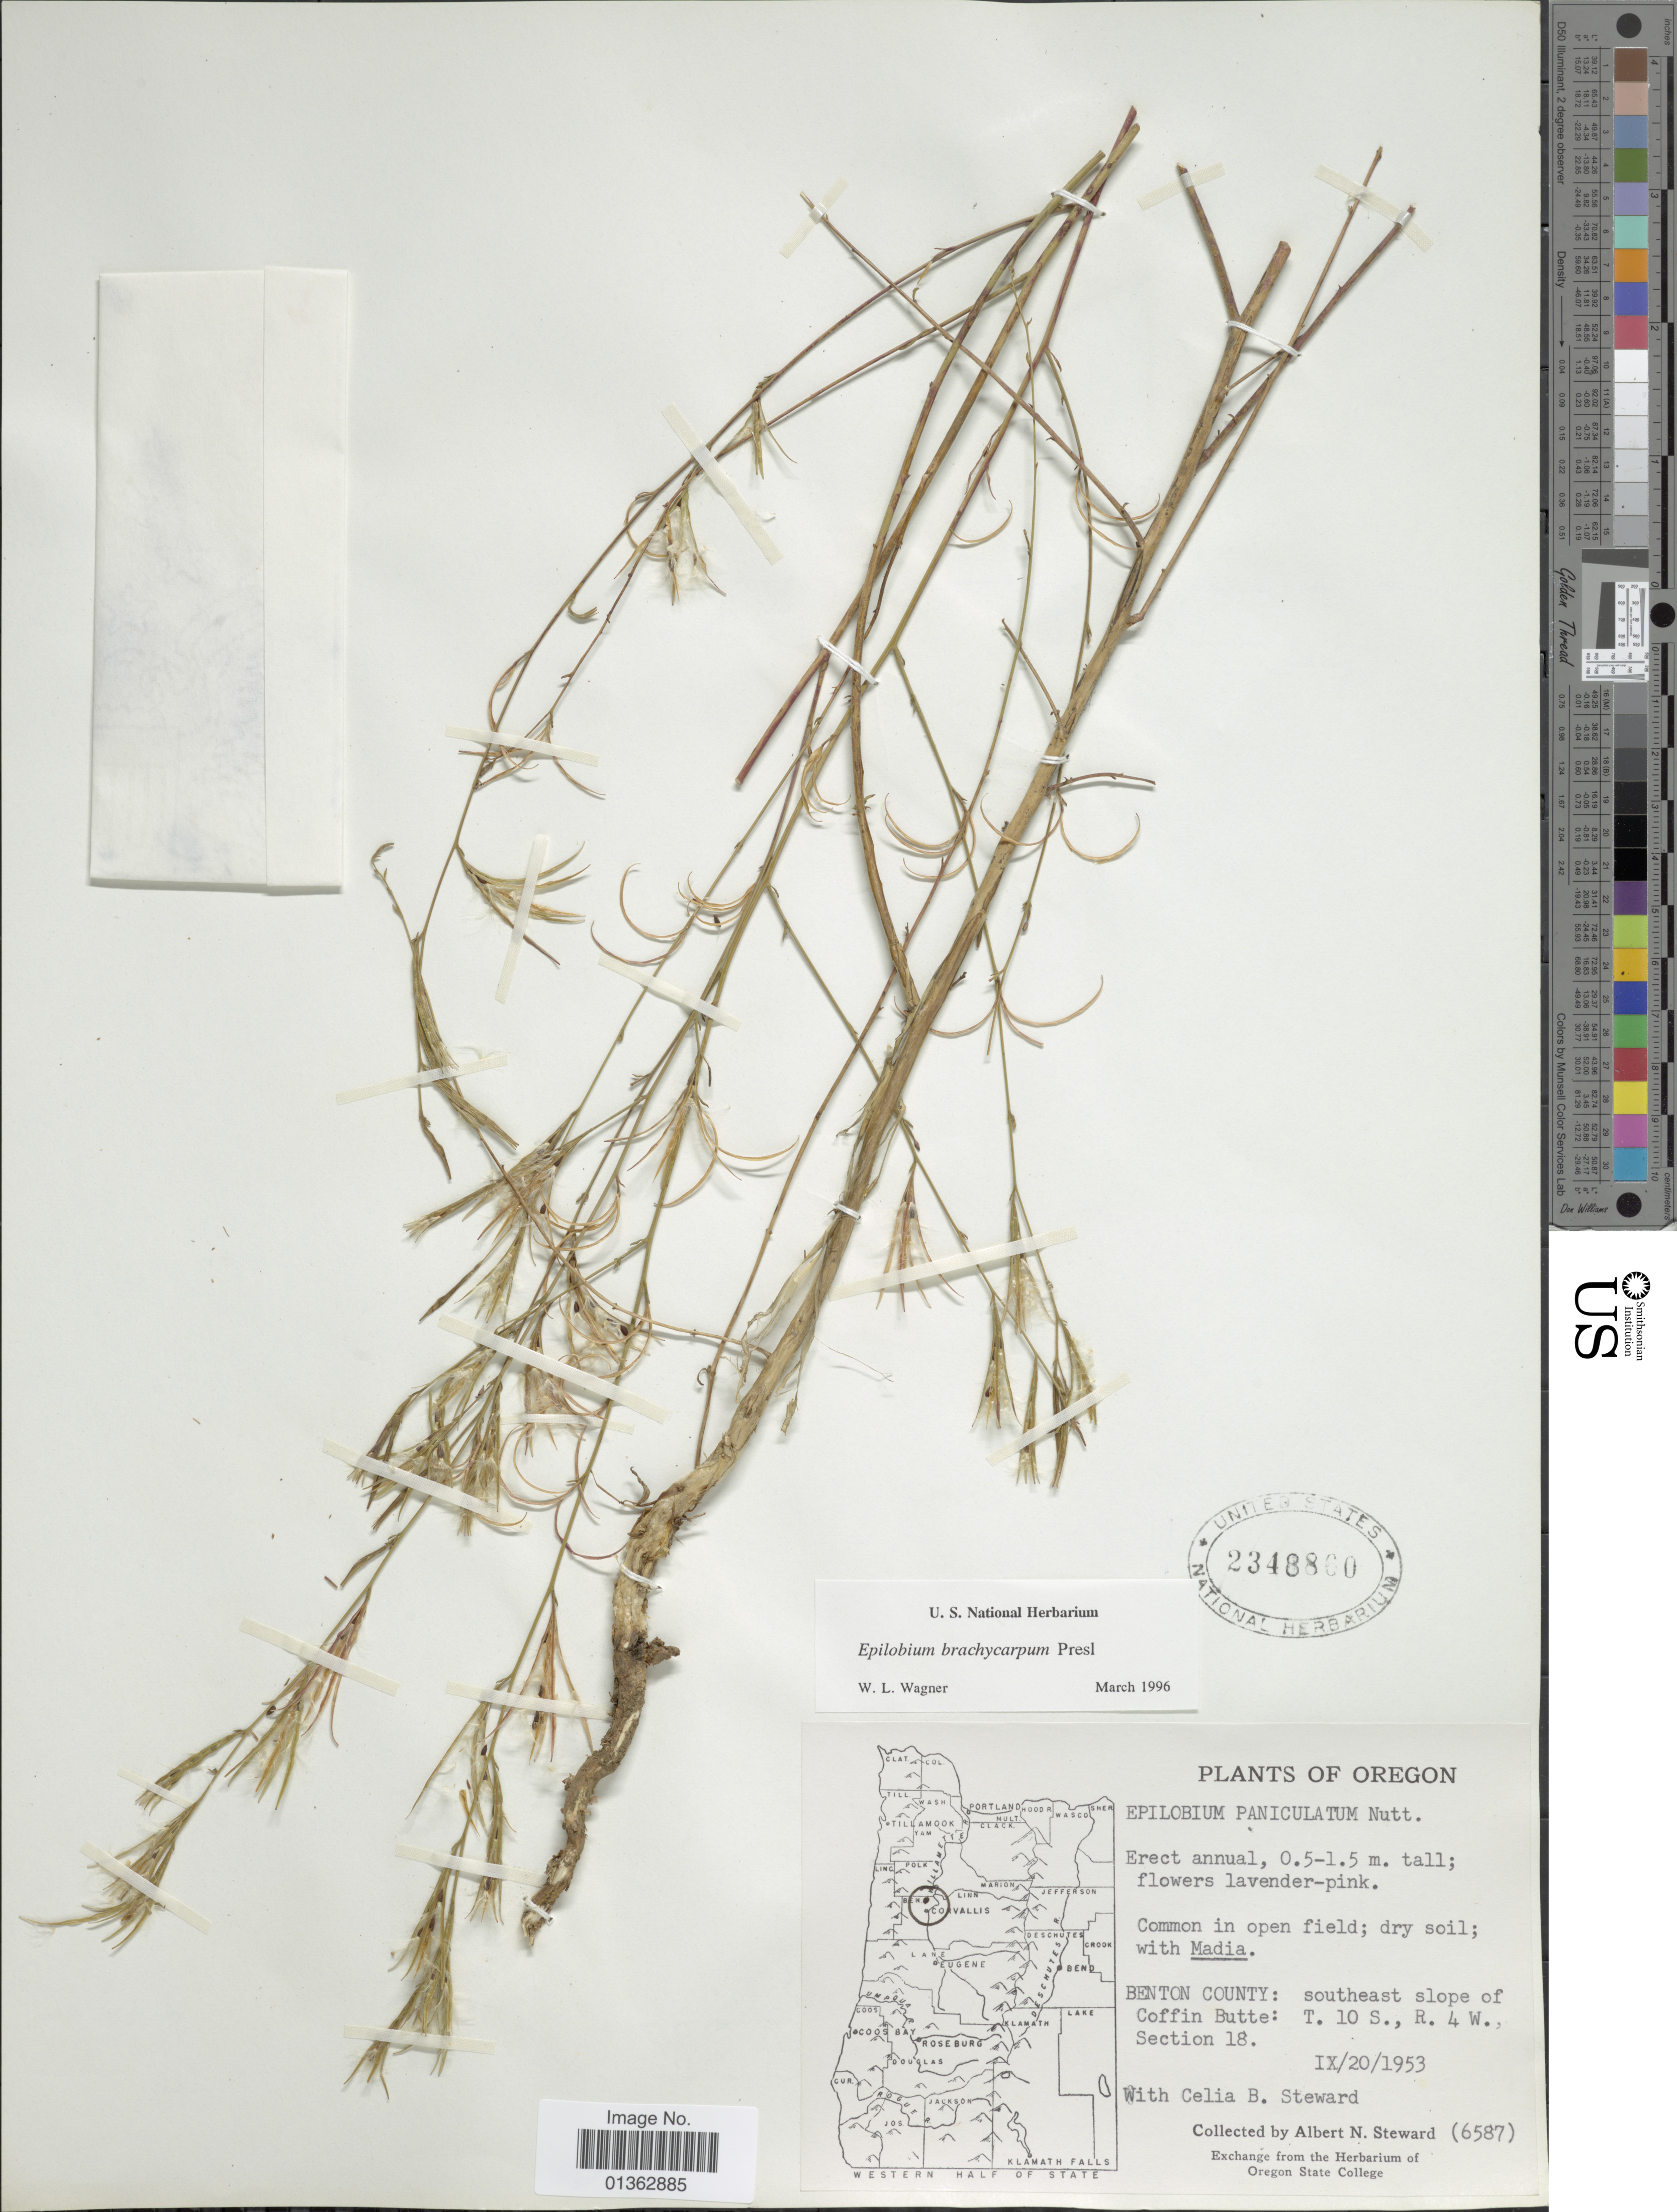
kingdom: Plantae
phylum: Tracheophyta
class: Magnoliopsida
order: Myrtales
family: Onagraceae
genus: Epilobium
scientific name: Epilobium brachycarpum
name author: C. Presl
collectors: A. N. Steward & C. Steward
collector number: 6587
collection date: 1953-09-20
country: United States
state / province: Oregon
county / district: Benton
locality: Benton County: southeast slope of Coffin Butte: T. 10 S., R. 4 W., Section 18.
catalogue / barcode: US 2348860